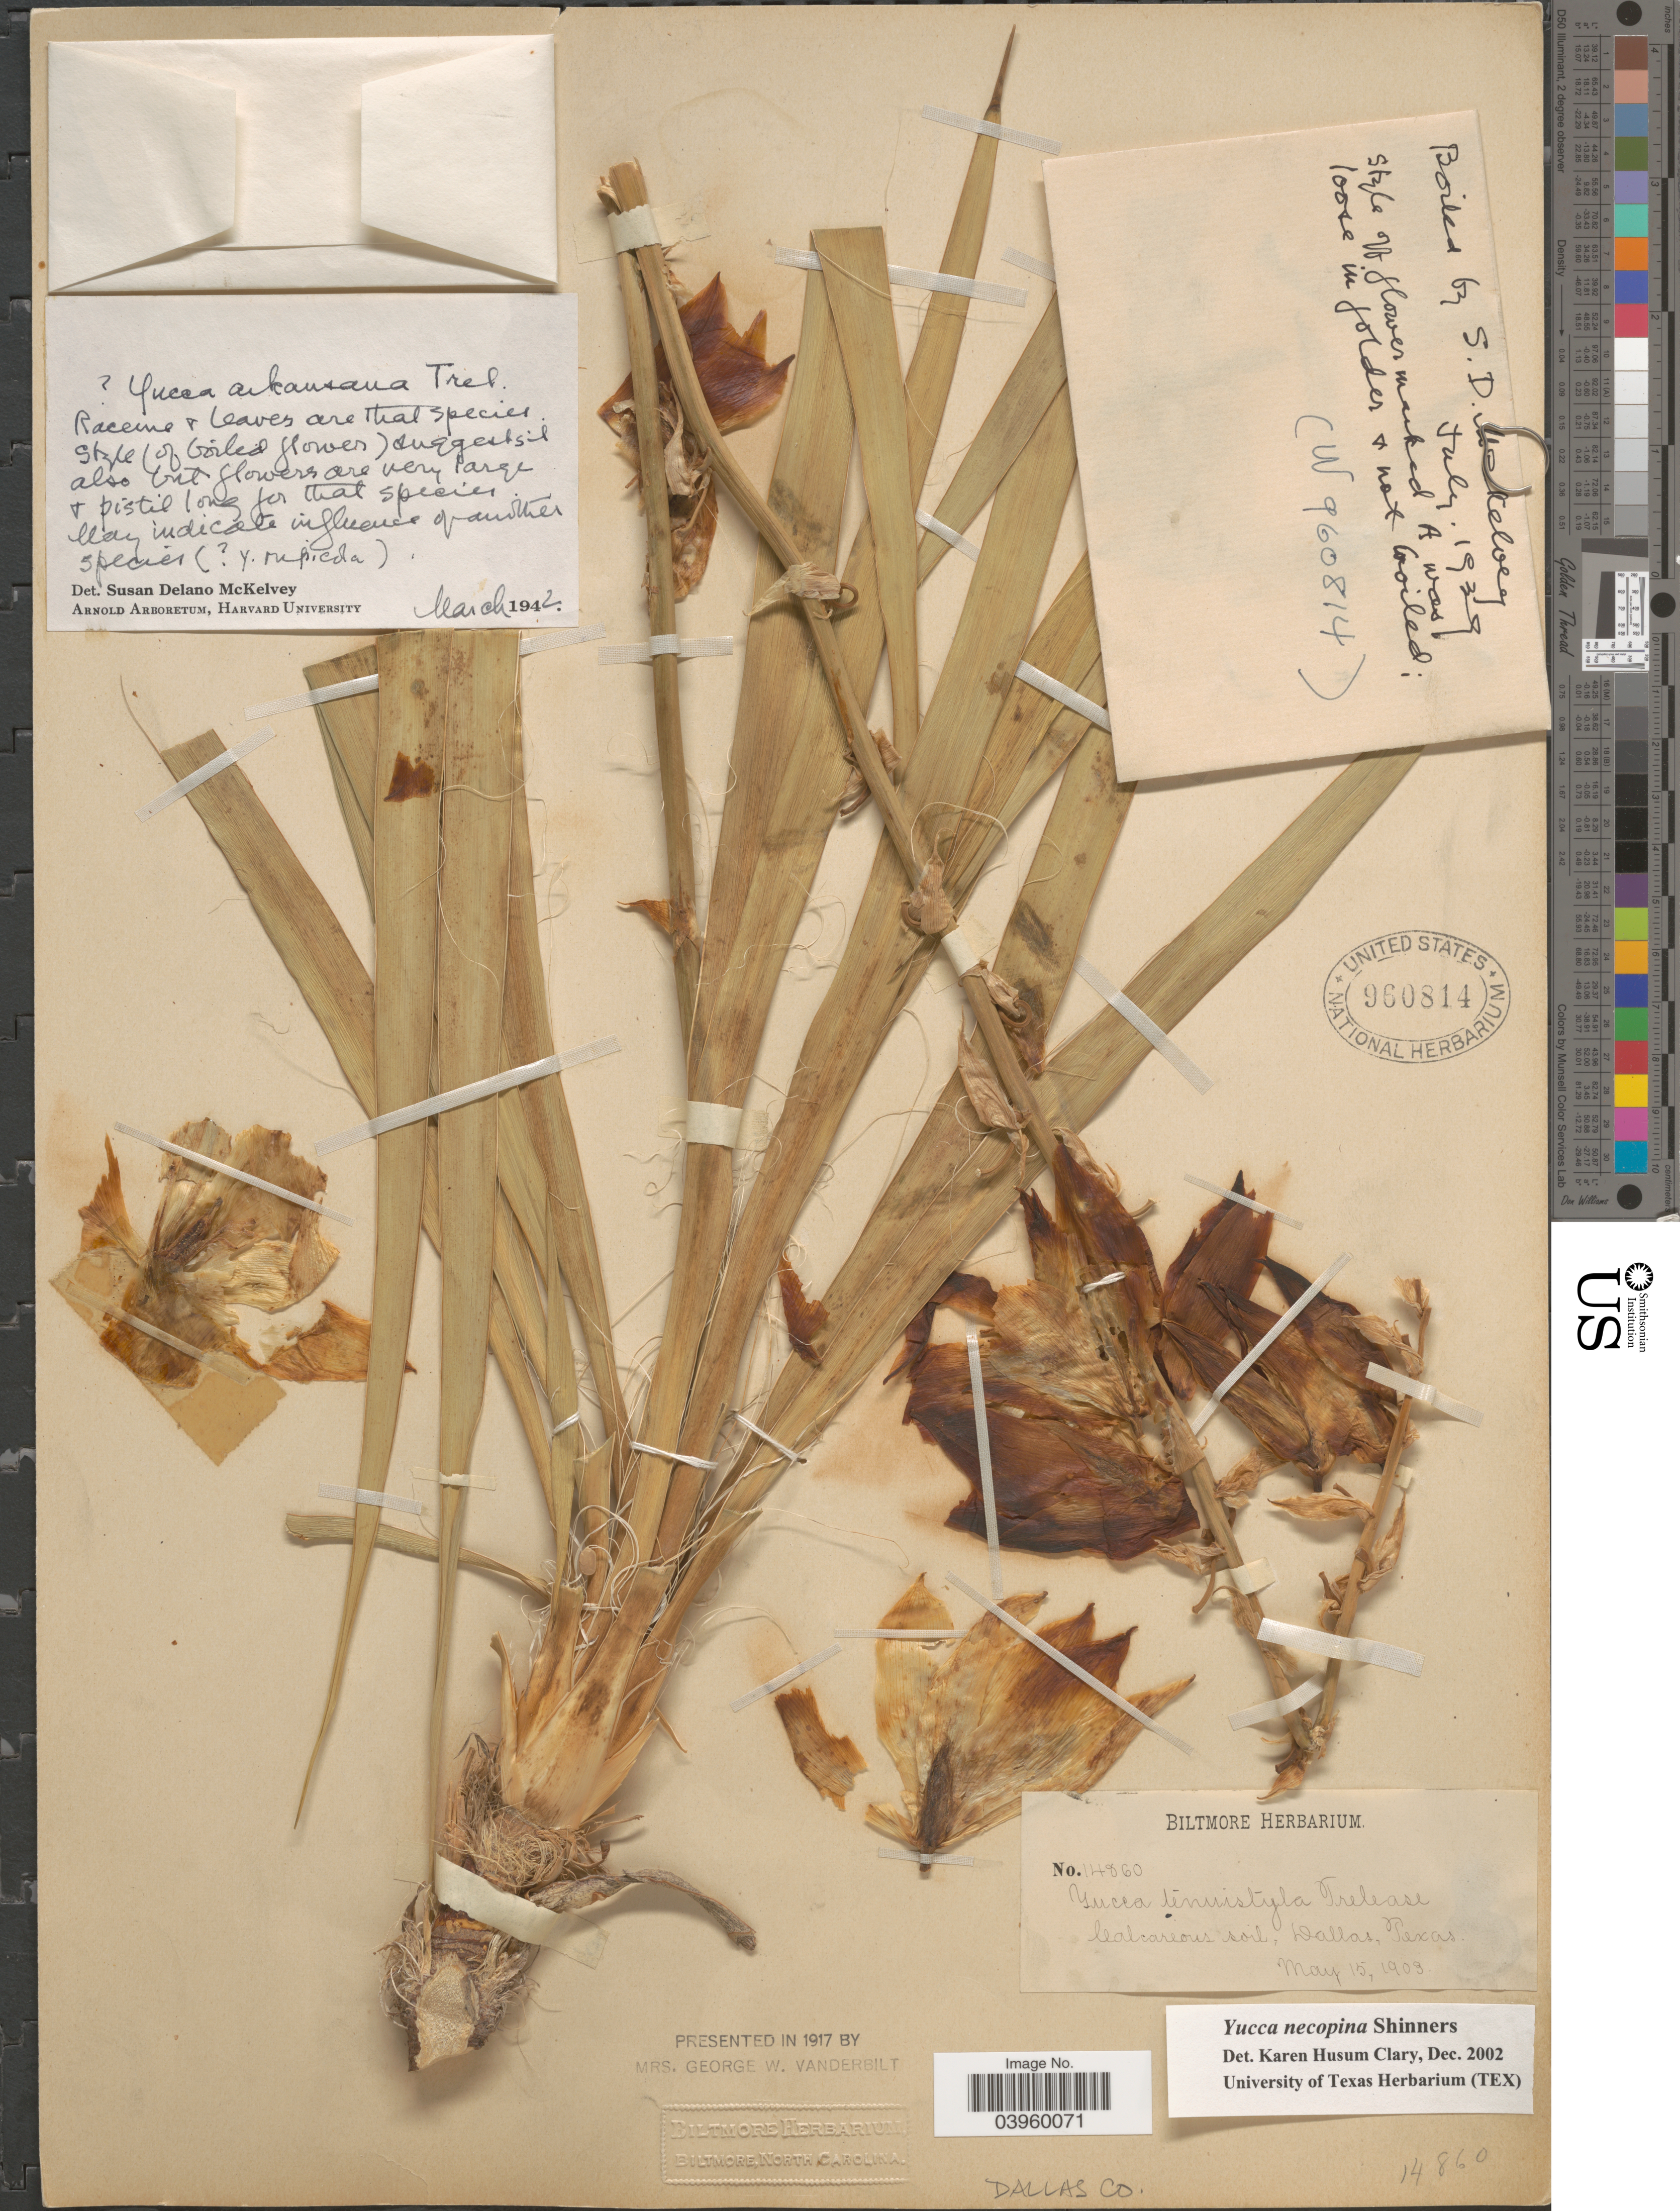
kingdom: Plantae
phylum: Tracheophyta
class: Liliopsida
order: Asparagales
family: Asparagaceae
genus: Yucca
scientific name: Yucca necopina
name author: Shinners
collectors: ex herb. Biltmore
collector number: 14060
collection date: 1903-05-15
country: United States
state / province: Texas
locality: Dallas. Dallas Co.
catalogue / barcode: US 960814